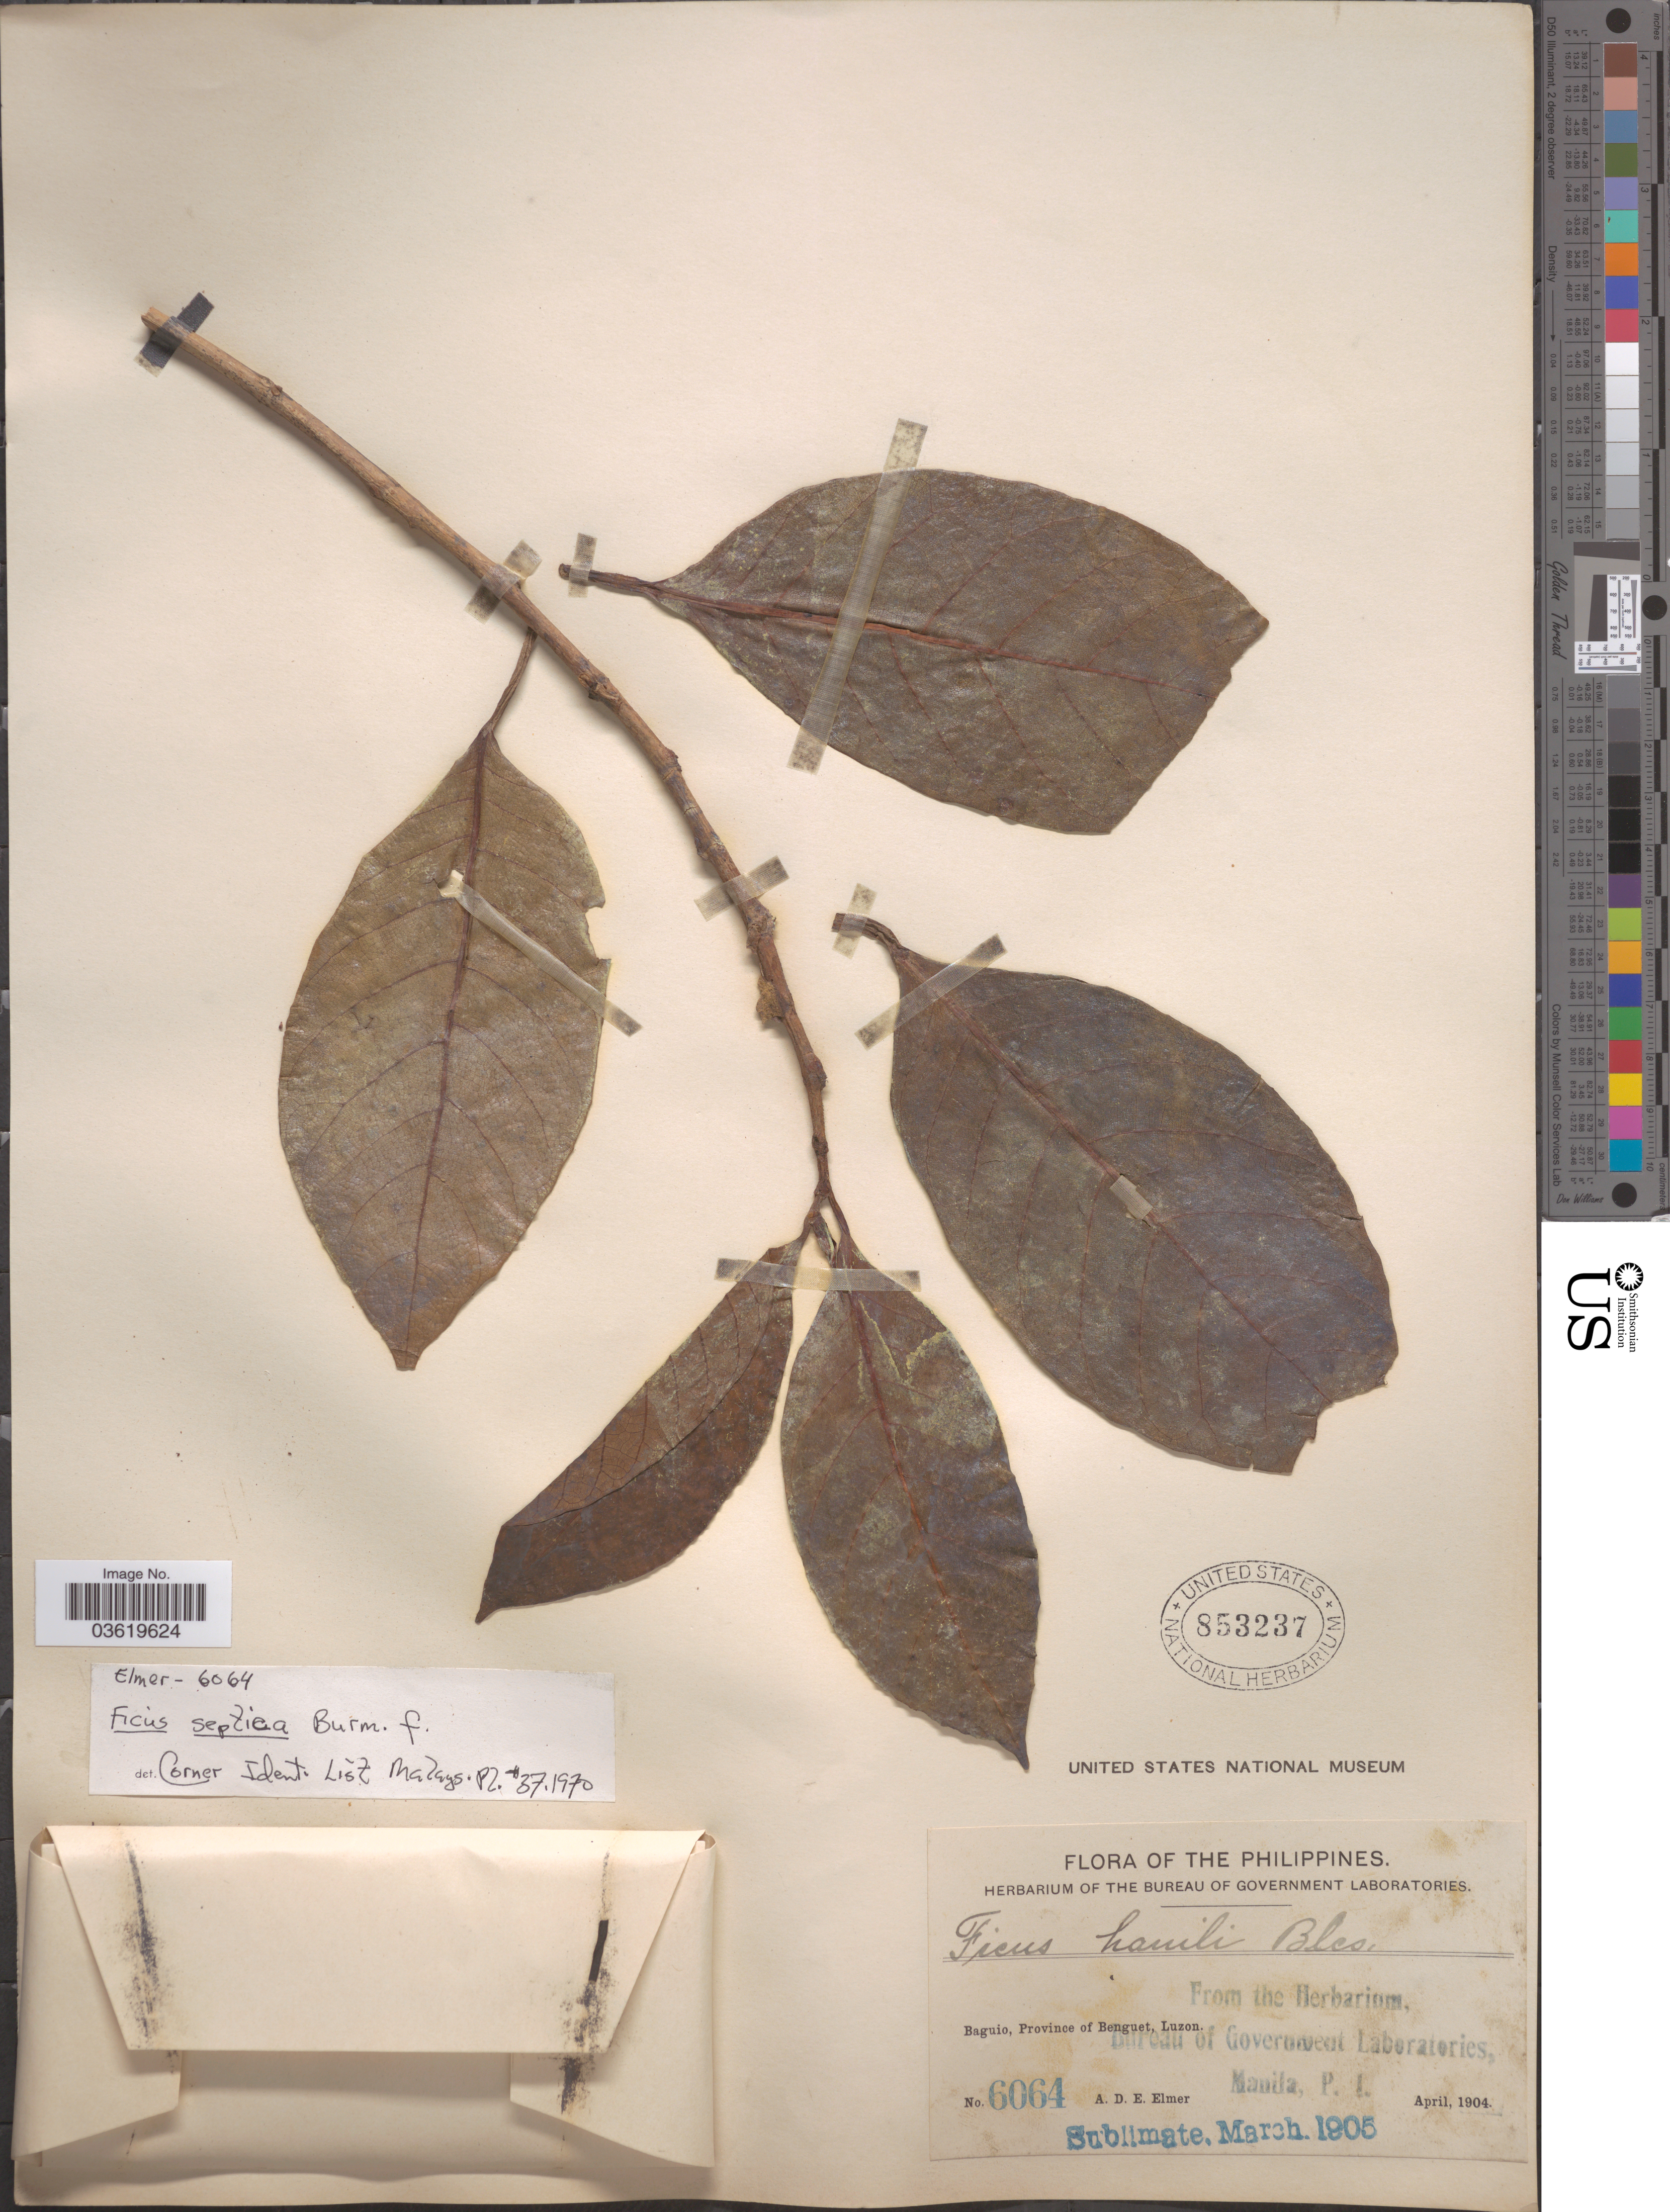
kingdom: Plantae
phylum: Tracheophyta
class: Magnoliopsida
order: Rosales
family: Moraceae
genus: Ficus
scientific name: Ficus septica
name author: Burm. f.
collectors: A. D. E. Elmer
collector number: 6064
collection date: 1904-04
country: Philippines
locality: Baguio, Province of Benguet, Luzon.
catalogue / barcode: US 853237